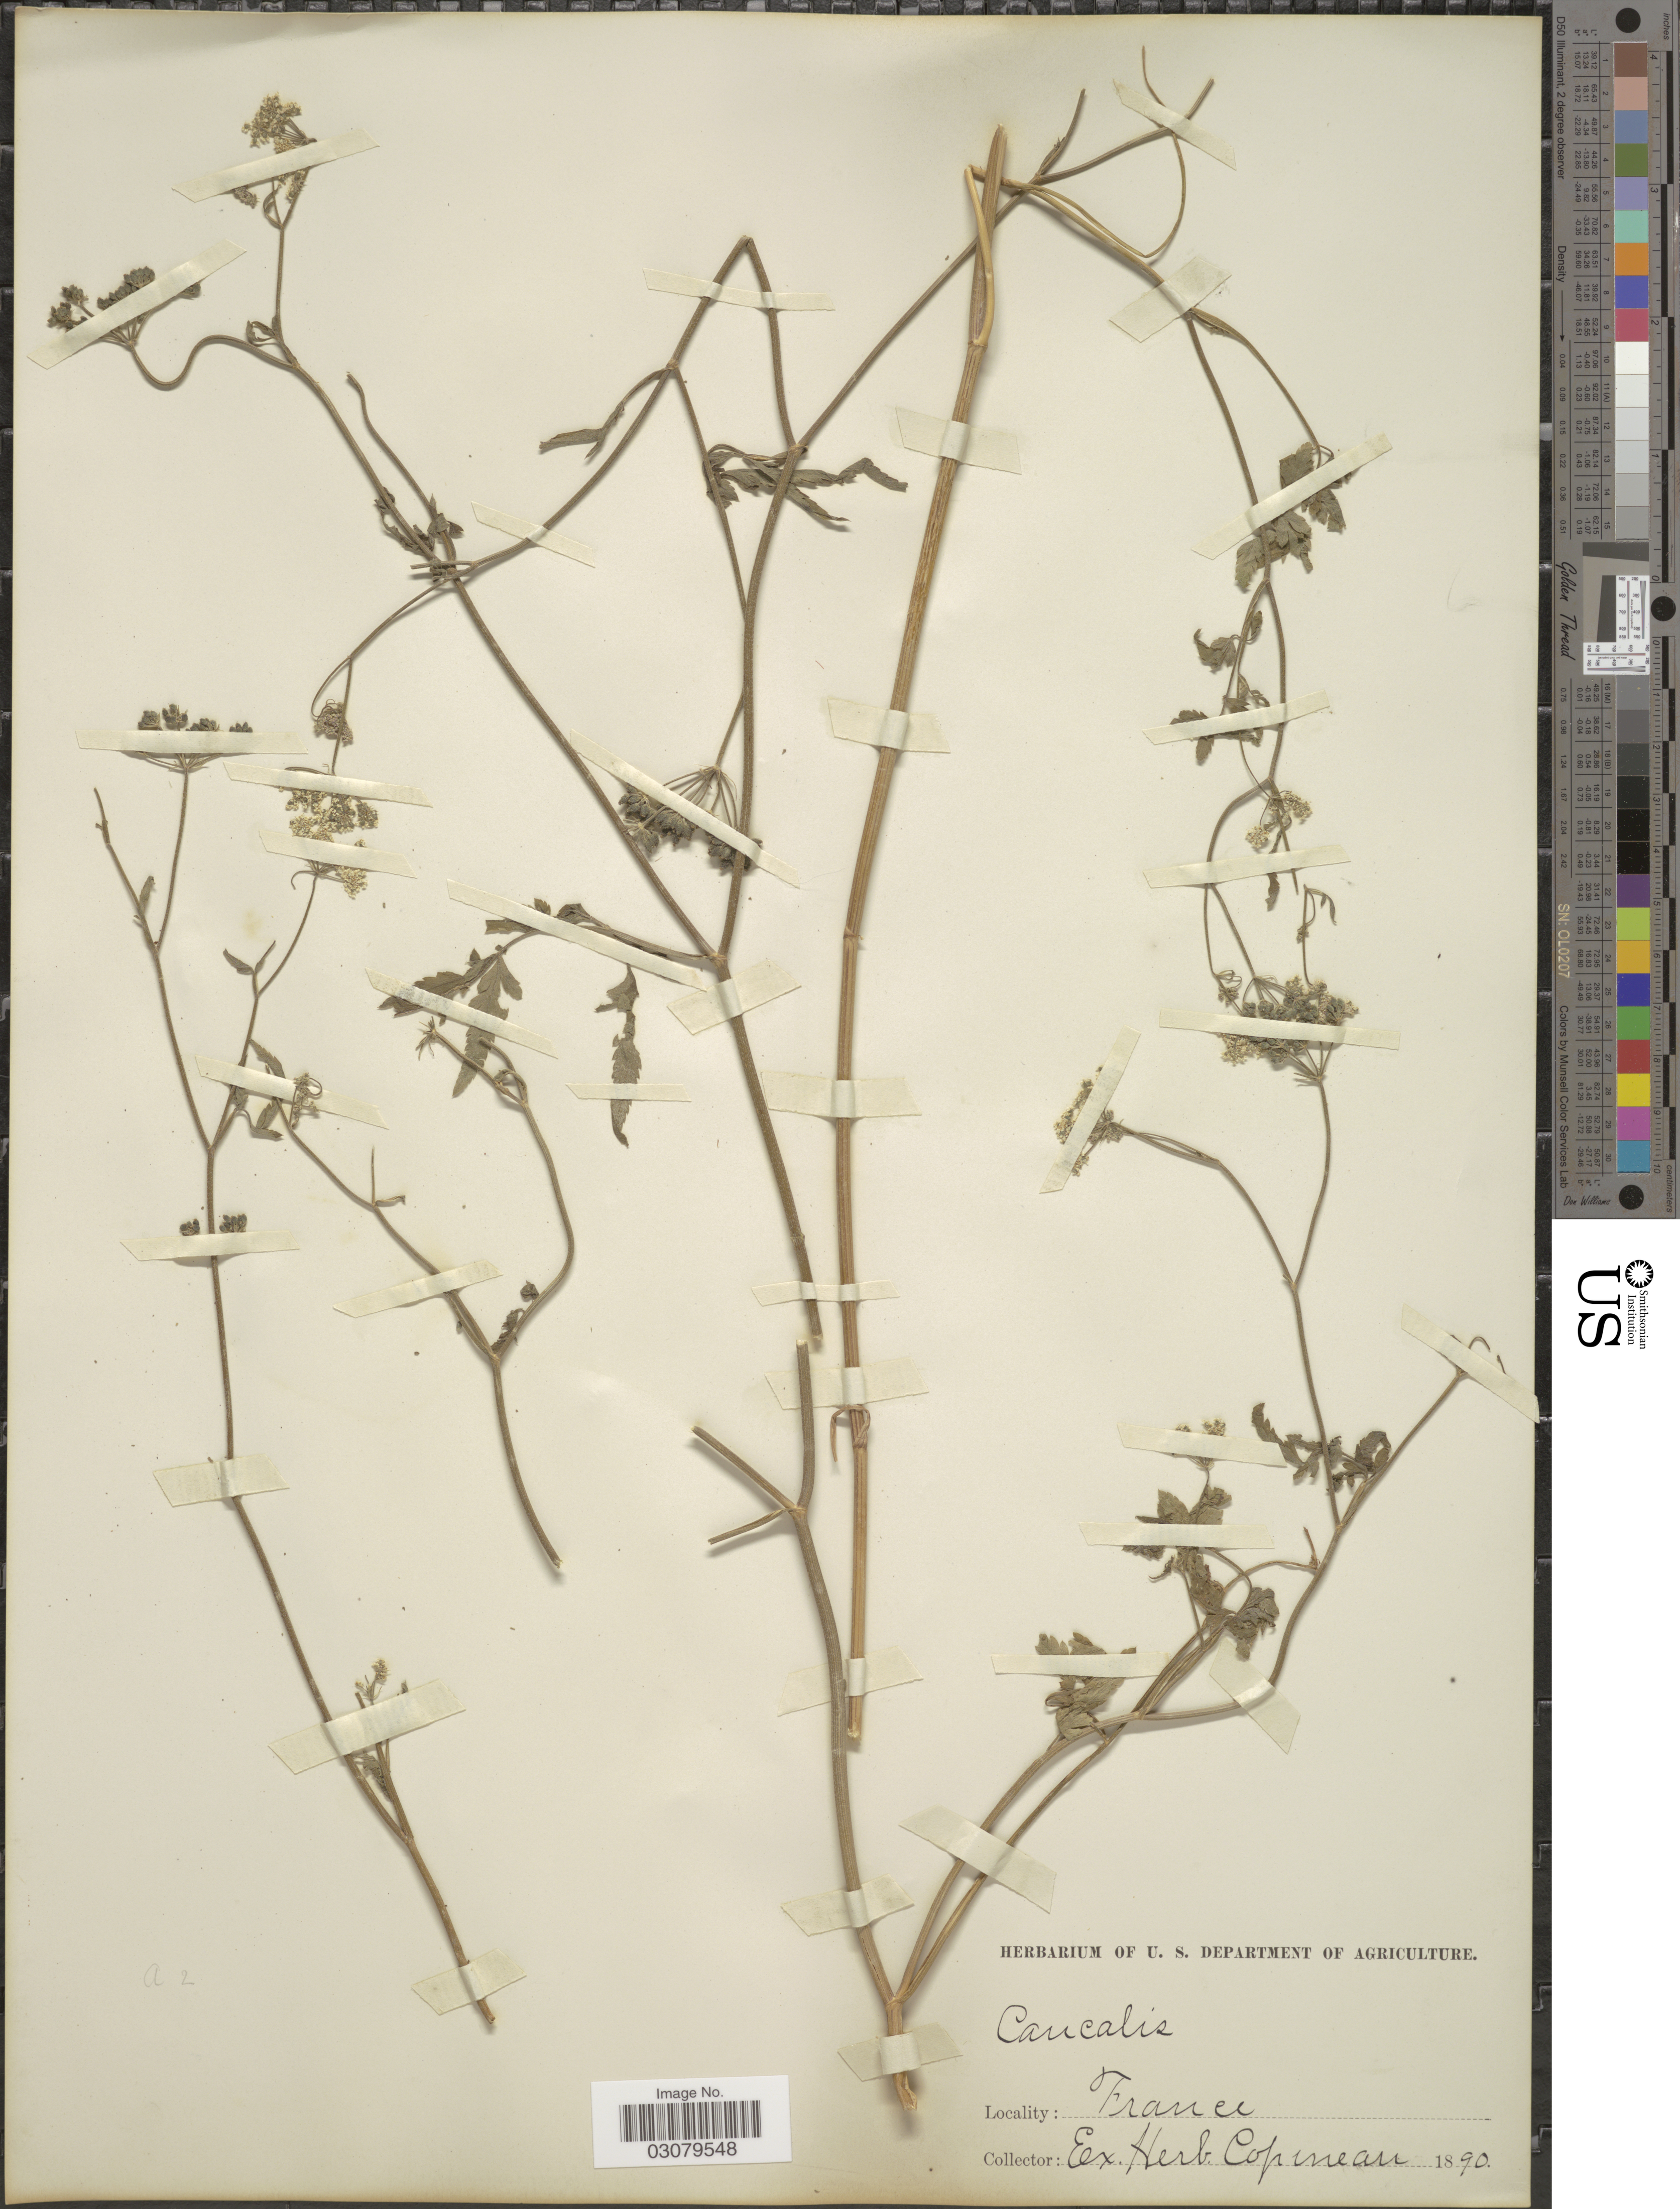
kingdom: Plantae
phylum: Tracheophyta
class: Magnoliopsida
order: Apiales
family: Apiaceae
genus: Caucalis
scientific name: Caucalis sp.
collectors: ex herb. C. Copineau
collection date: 1890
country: France